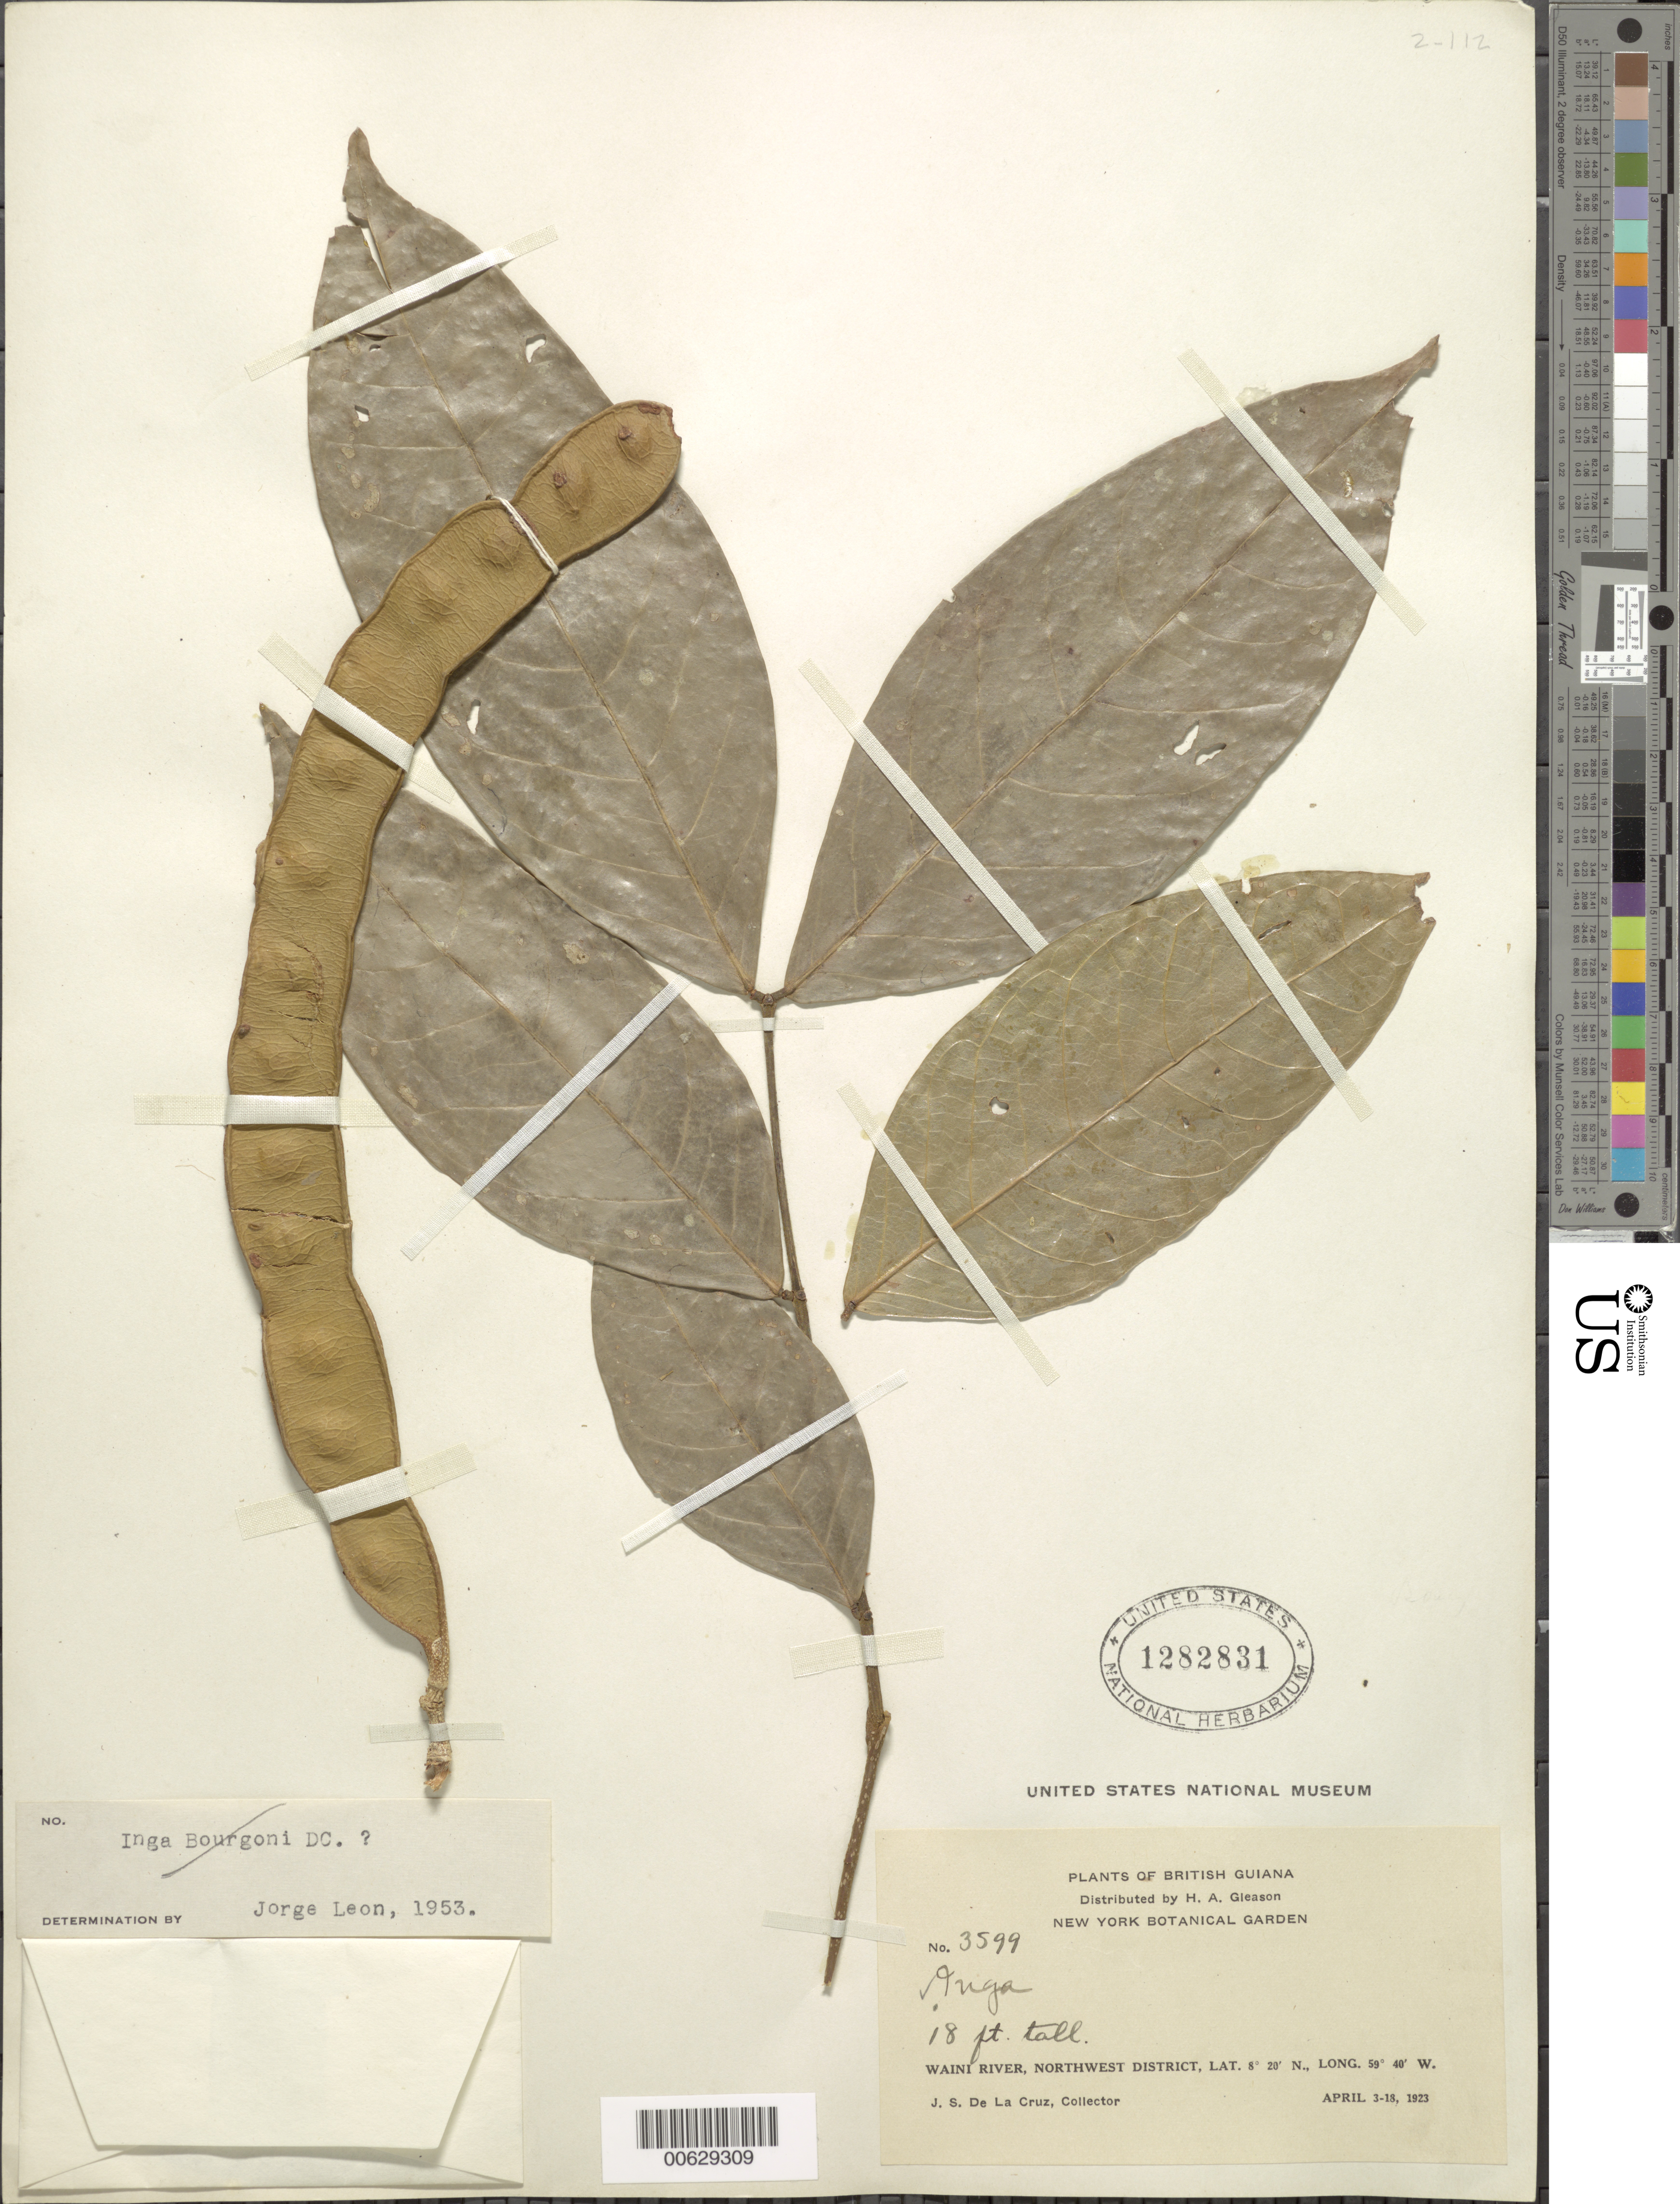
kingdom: Plantae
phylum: Tracheophyta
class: Magnoliopsida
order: Fabales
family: Fabaceae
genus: Inga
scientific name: Inga sp.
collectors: J. S. de la Cruz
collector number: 3599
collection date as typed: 3-Apr-23 to 18-Apr-23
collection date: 1923-04-03/1923-04-18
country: Guyana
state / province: Barima-Waini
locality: Waini R., NW District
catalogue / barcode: US 1282831